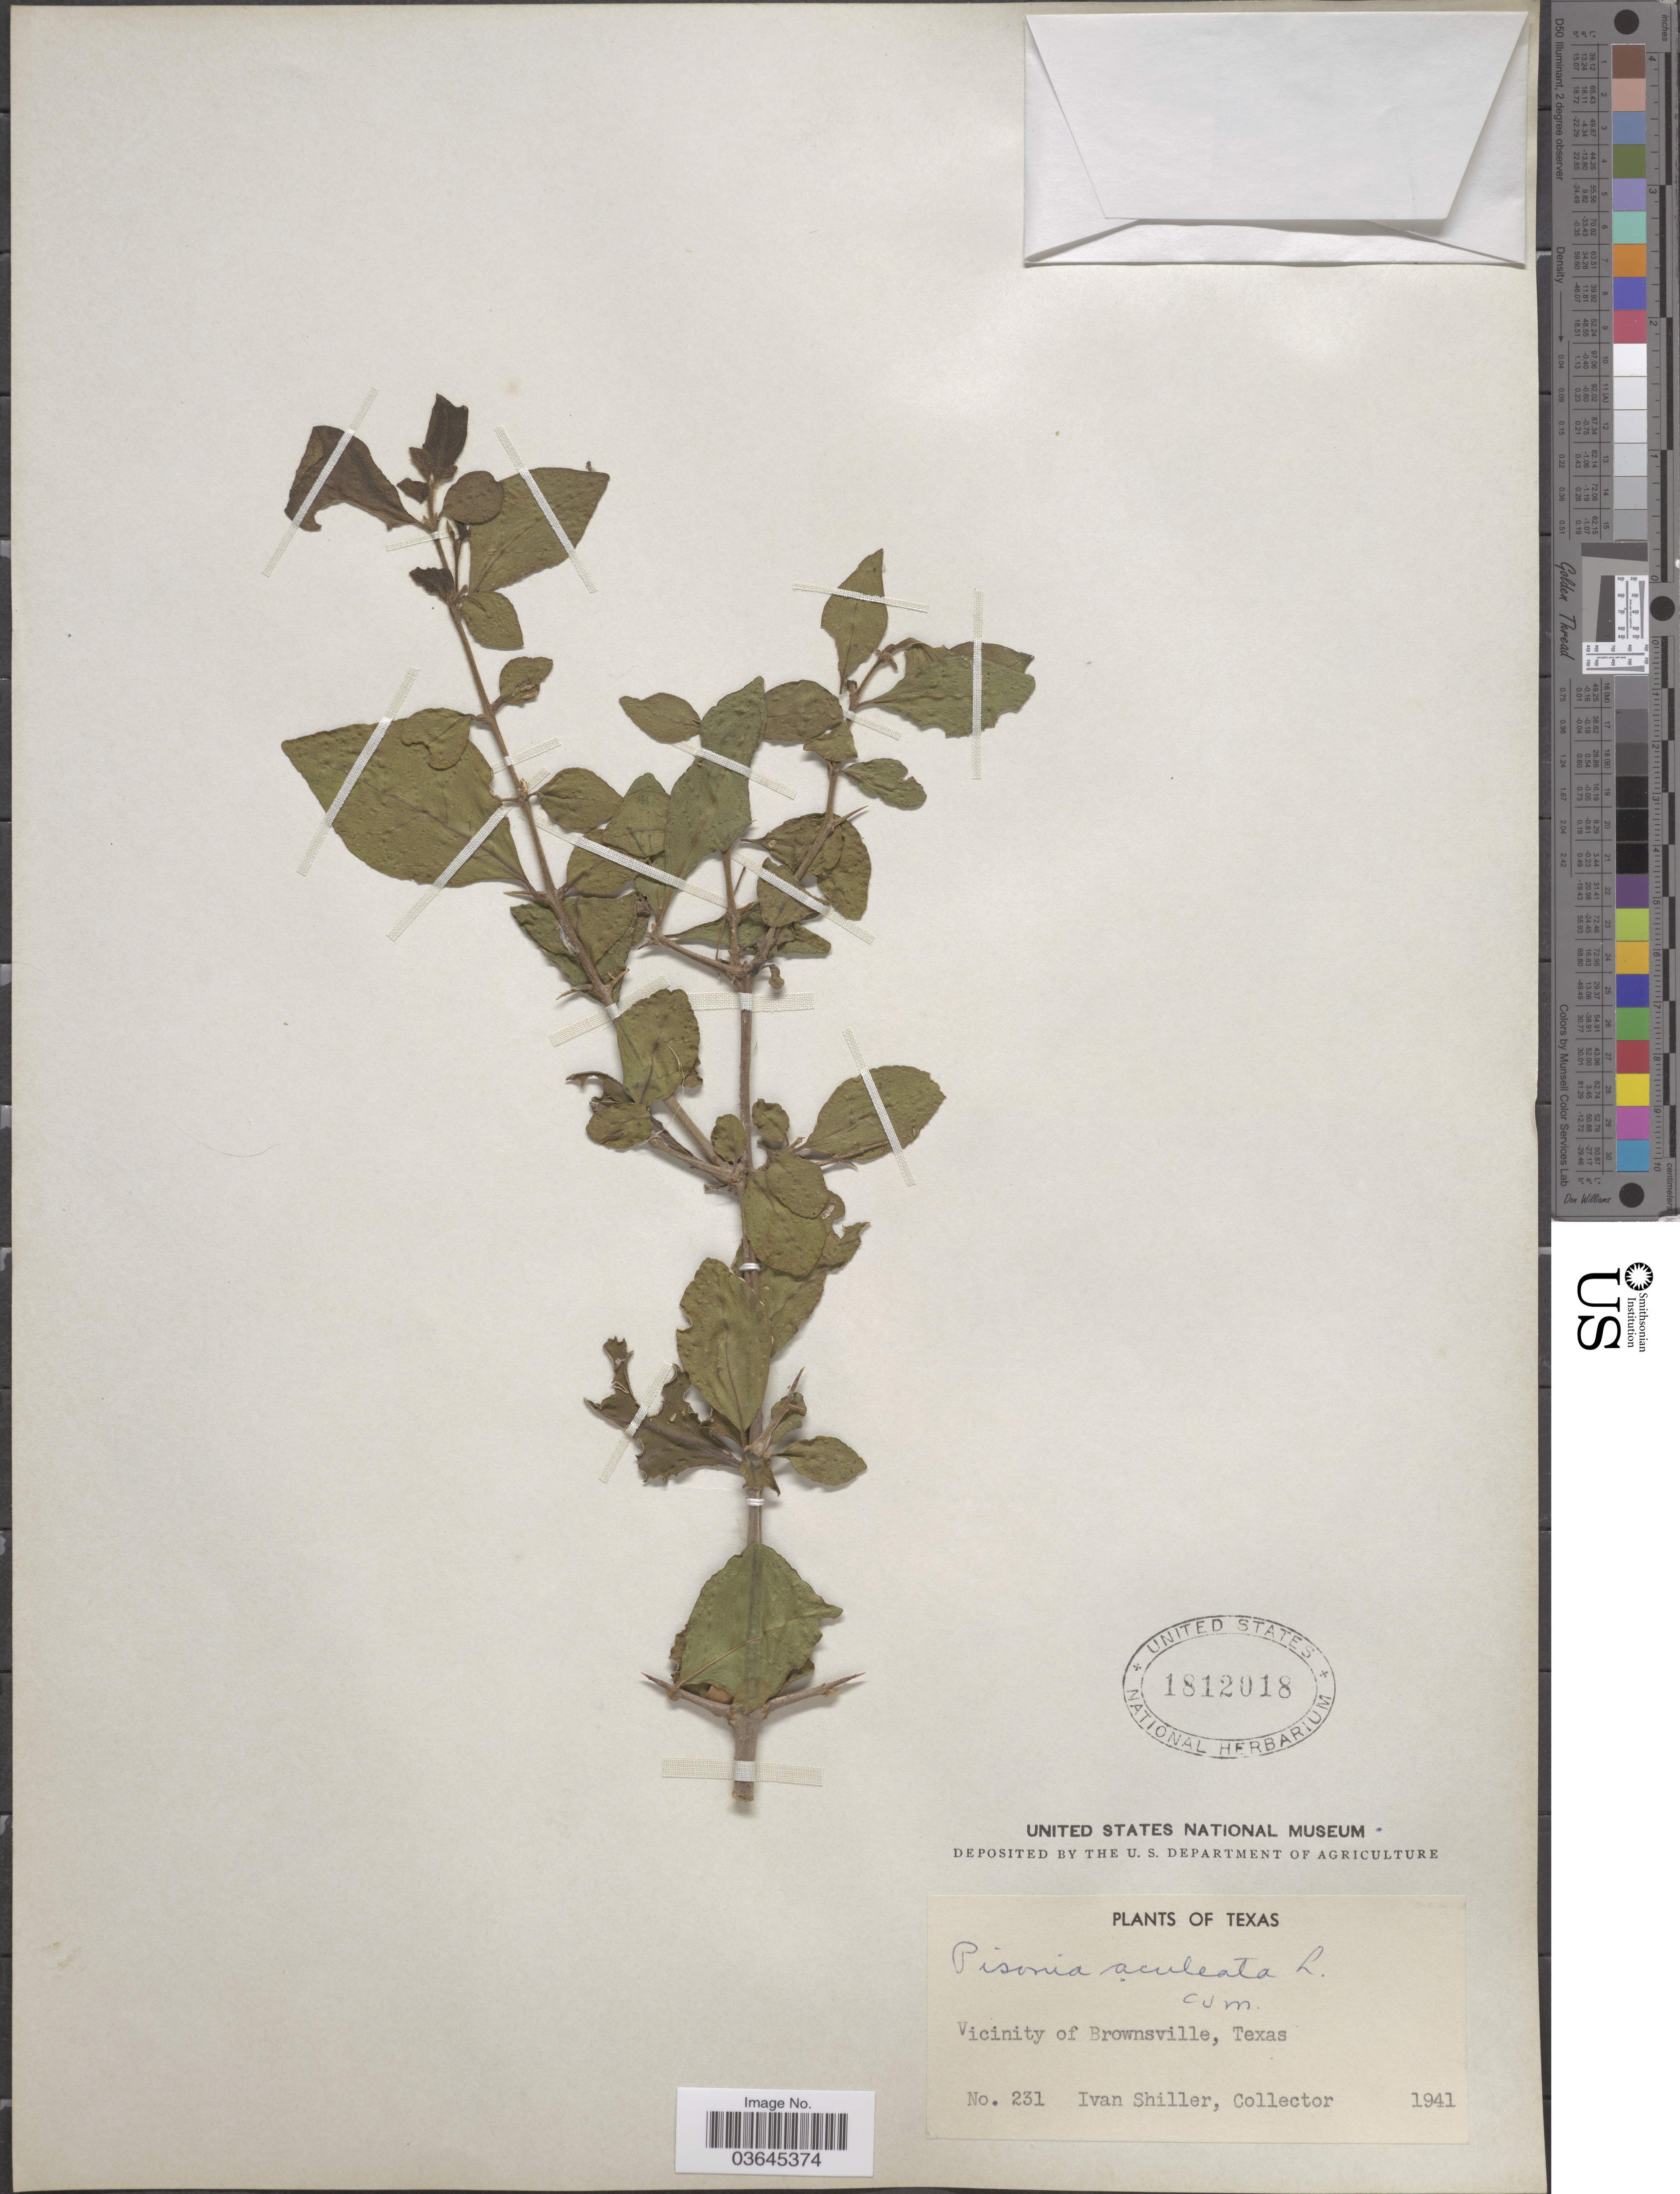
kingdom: Plantae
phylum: Tracheophyta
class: Magnoliopsida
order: Caryophyllales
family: Nyctaginaceae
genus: Pisonia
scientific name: Pisonia aculeata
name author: L.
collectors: I. Shiller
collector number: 231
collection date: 1941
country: United States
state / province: Texas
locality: Vicinity of Brownsville.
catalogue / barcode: US 1812018